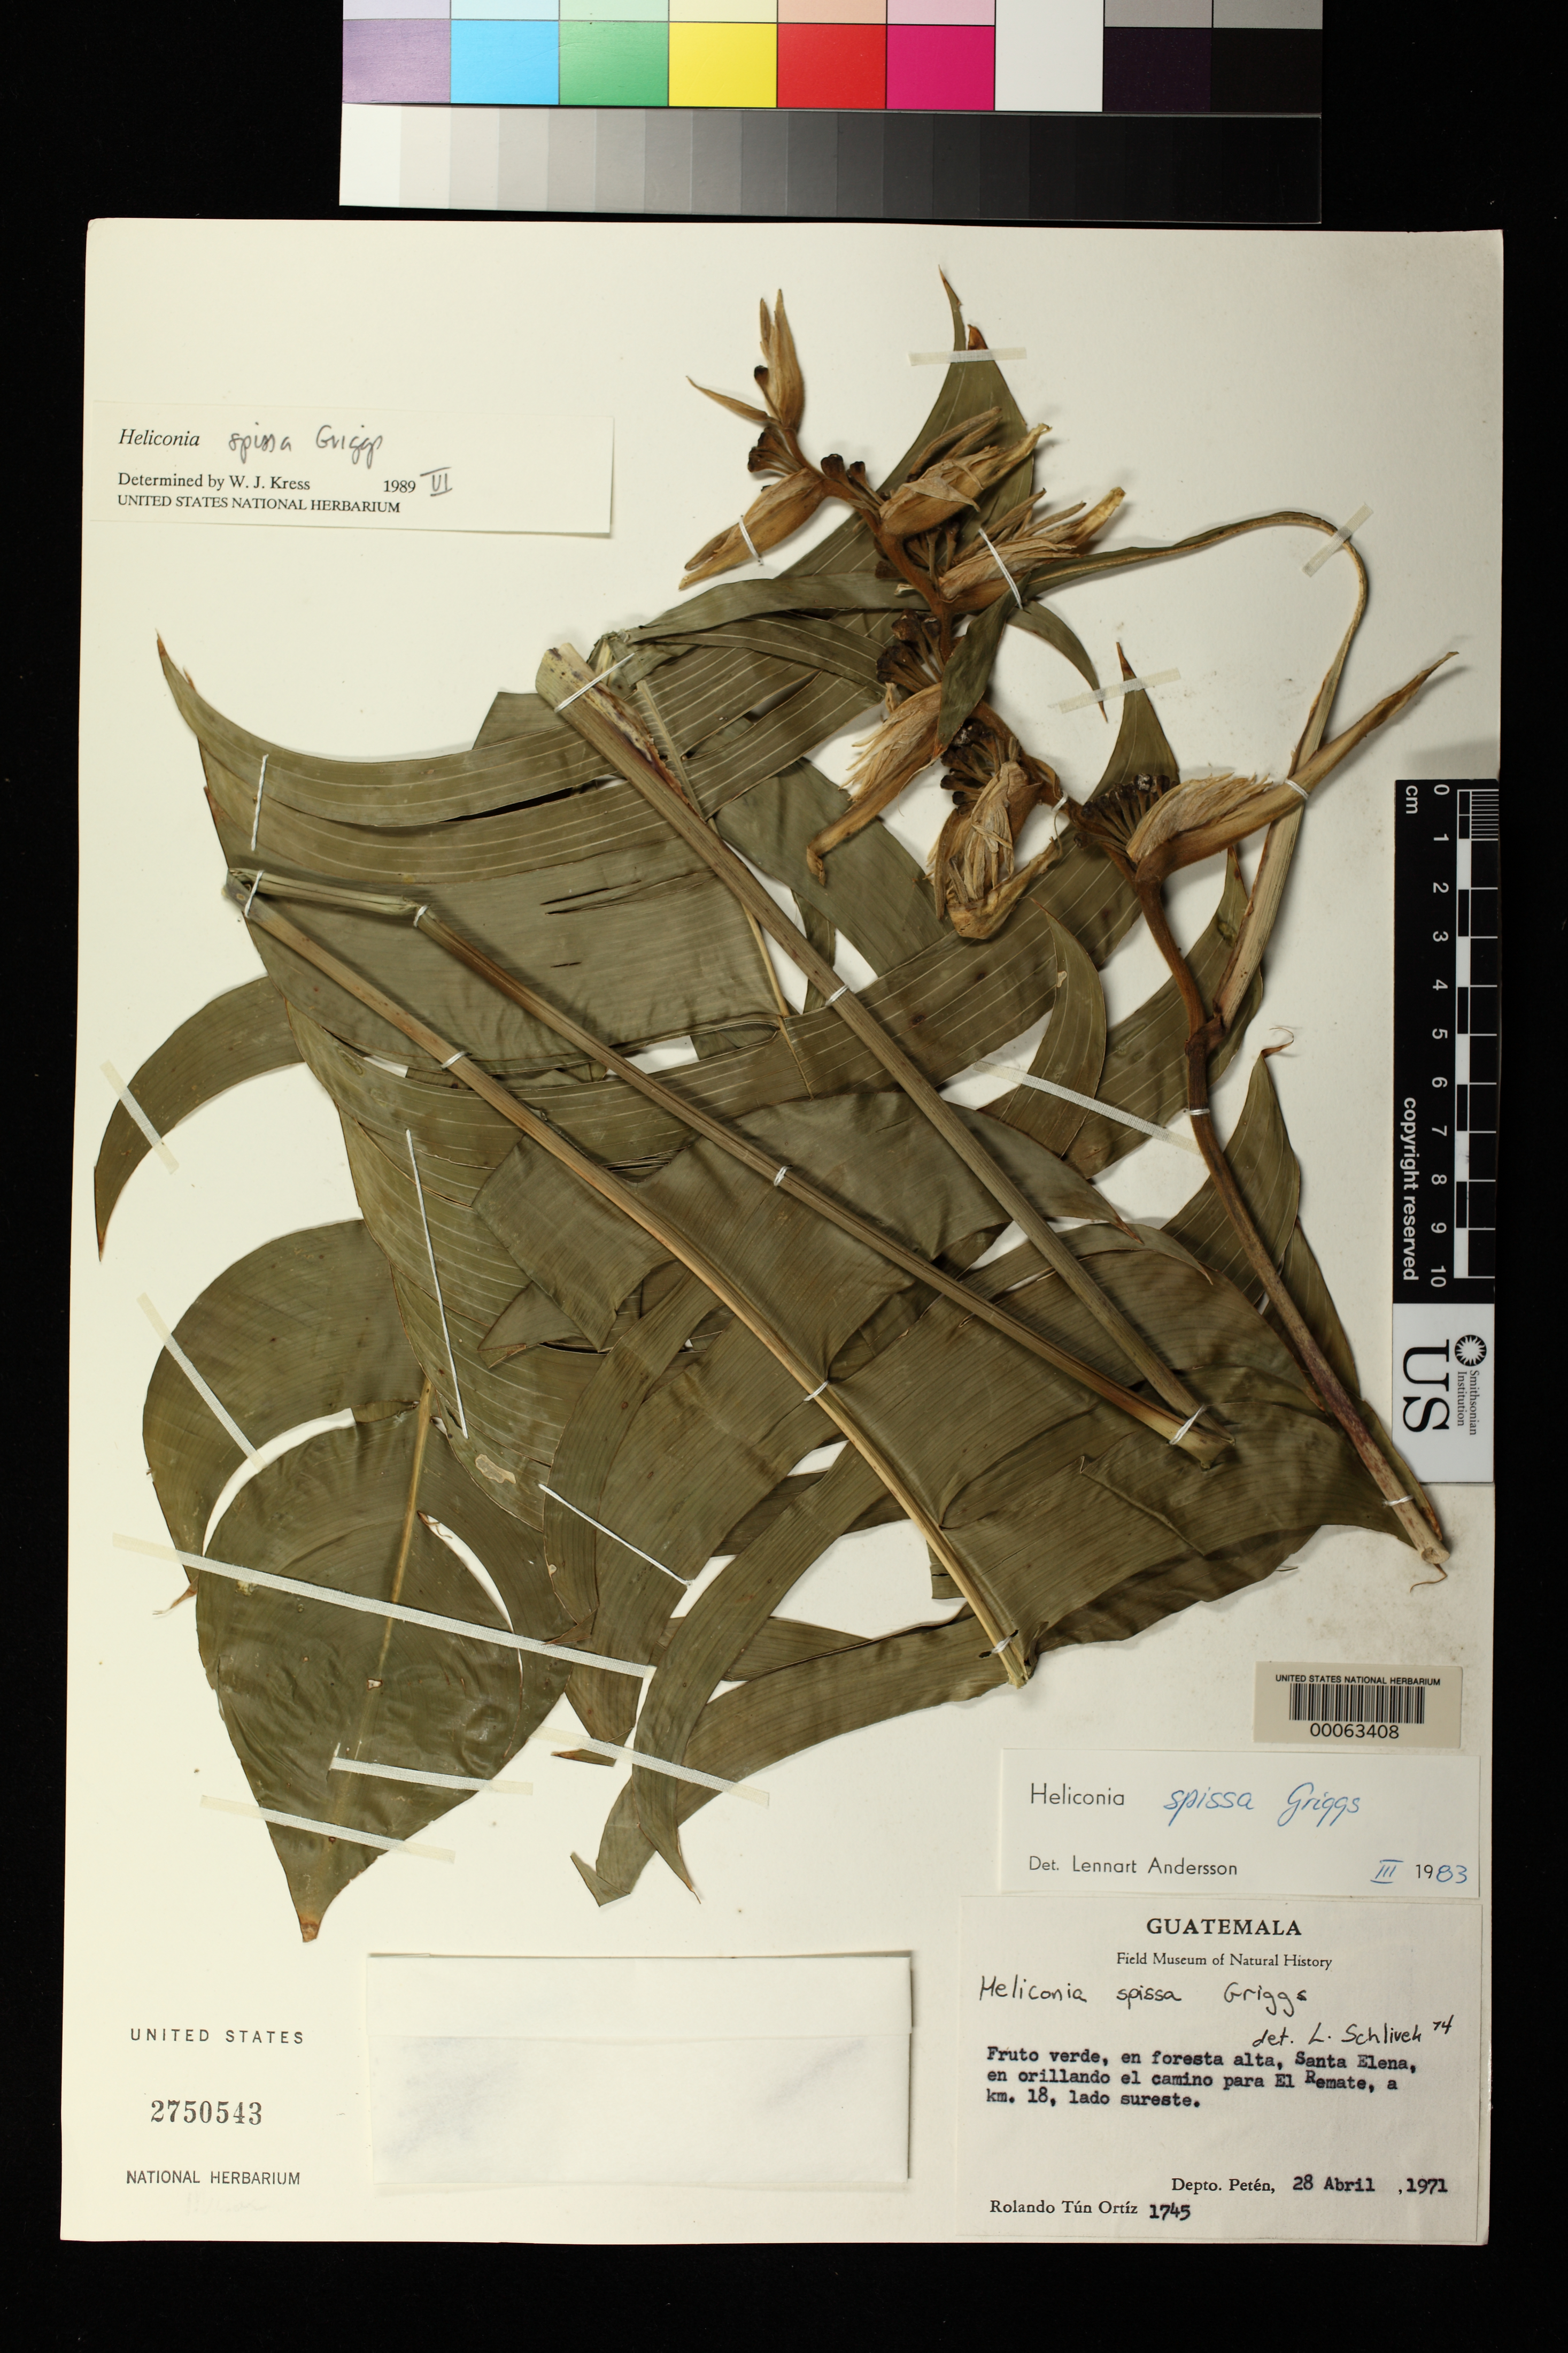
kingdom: Plantae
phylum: Tracheophyta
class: Liliopsida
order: Zingiberales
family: Heliconiaceae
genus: Heliconia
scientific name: Heliconia spissa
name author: R.F. Griggs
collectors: R. Tún Ortiz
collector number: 1745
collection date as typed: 28 Apr 1971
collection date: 1971-04-28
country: Guatemala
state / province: El Petén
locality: Santa Elena, on sides of road to El Remate, km 18, SE side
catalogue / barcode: US 2750543